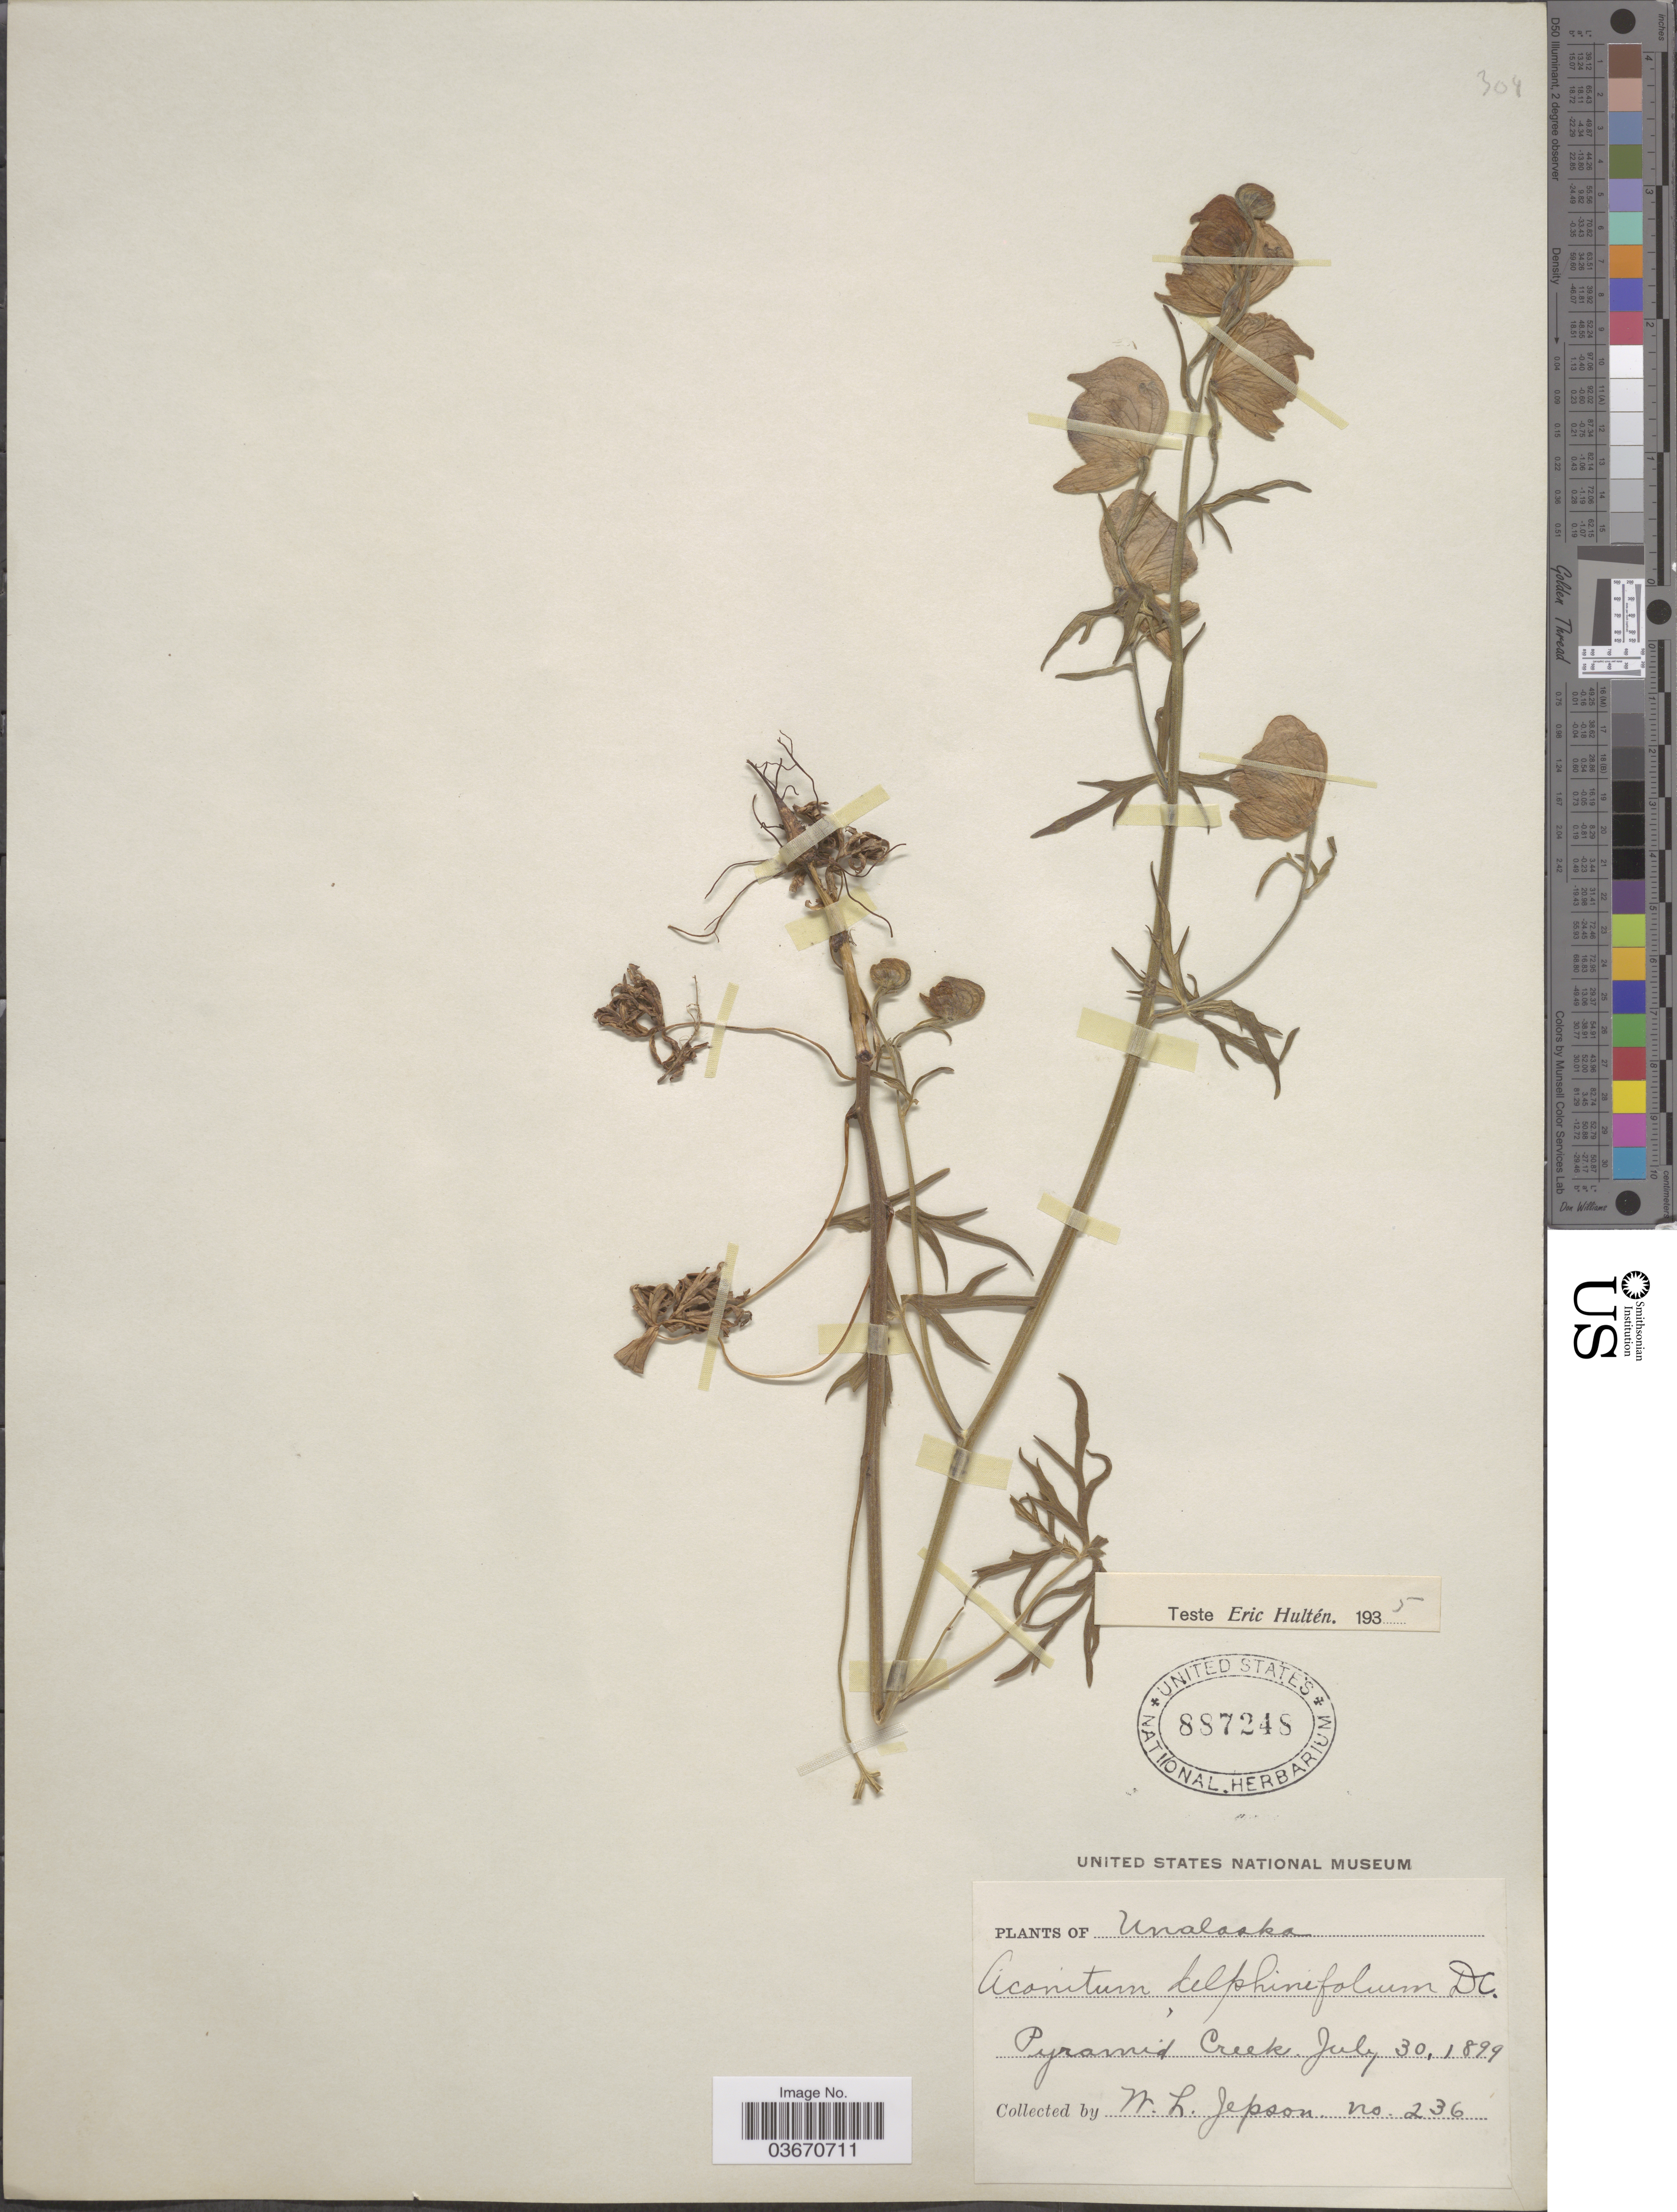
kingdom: Plantae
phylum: Tracheophyta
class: Magnoliopsida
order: Ranunculales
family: Ranunculaceae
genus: Aconitum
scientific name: Aconitum delphinifolium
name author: DC.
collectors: W. L. Jepson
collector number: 236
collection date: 1889-07-30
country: United States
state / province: Alaska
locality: Unalaska. Pyramid Creek.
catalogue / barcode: US 887248